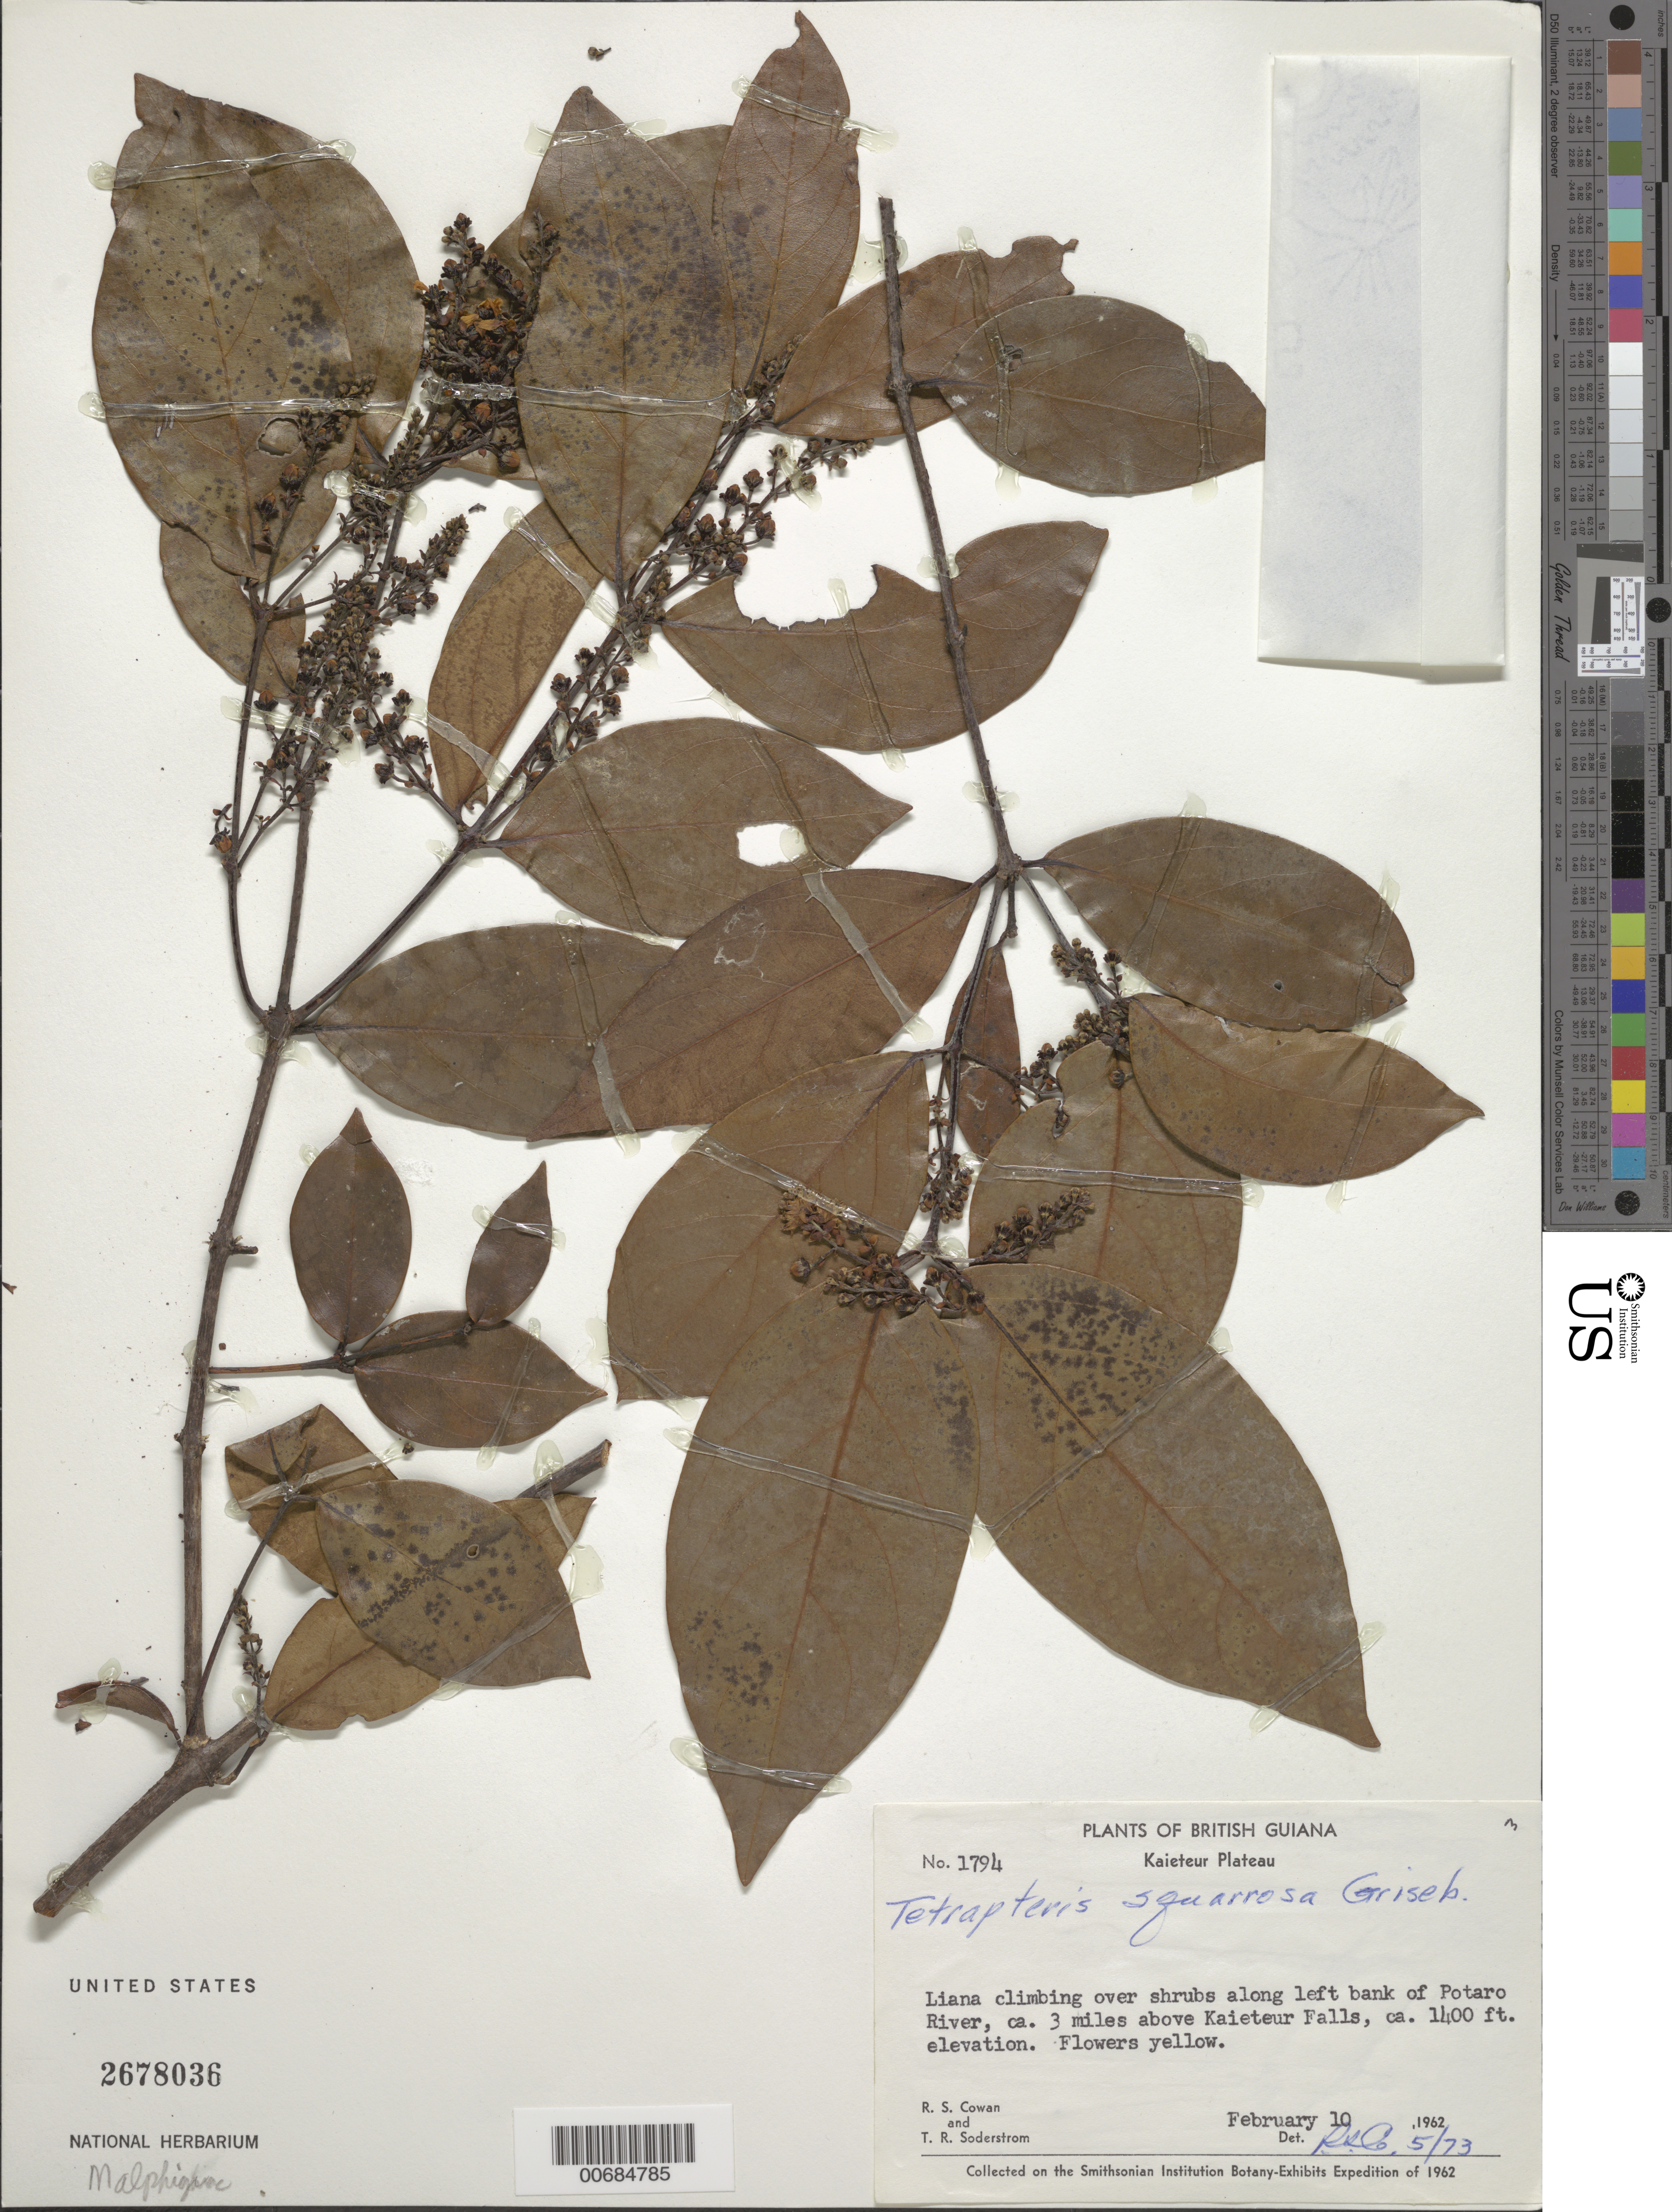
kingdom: Plantae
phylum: Tracheophyta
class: Magnoliopsida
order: Malpighiales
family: Malpighiaceae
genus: Glicophyllum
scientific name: Glicophyllum stylopterum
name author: (A. Juss.) R.F. Almeida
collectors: R. S. Cowan & T. R. Soderstrom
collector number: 1794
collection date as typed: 10-Feb-62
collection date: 1962-02-10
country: Guyana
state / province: Potaro-Siparuni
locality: Kaieteur Plateau, Potaro R., 3 mi. above Kaieteur Falls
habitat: Riverbank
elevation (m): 427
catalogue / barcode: US 2678036